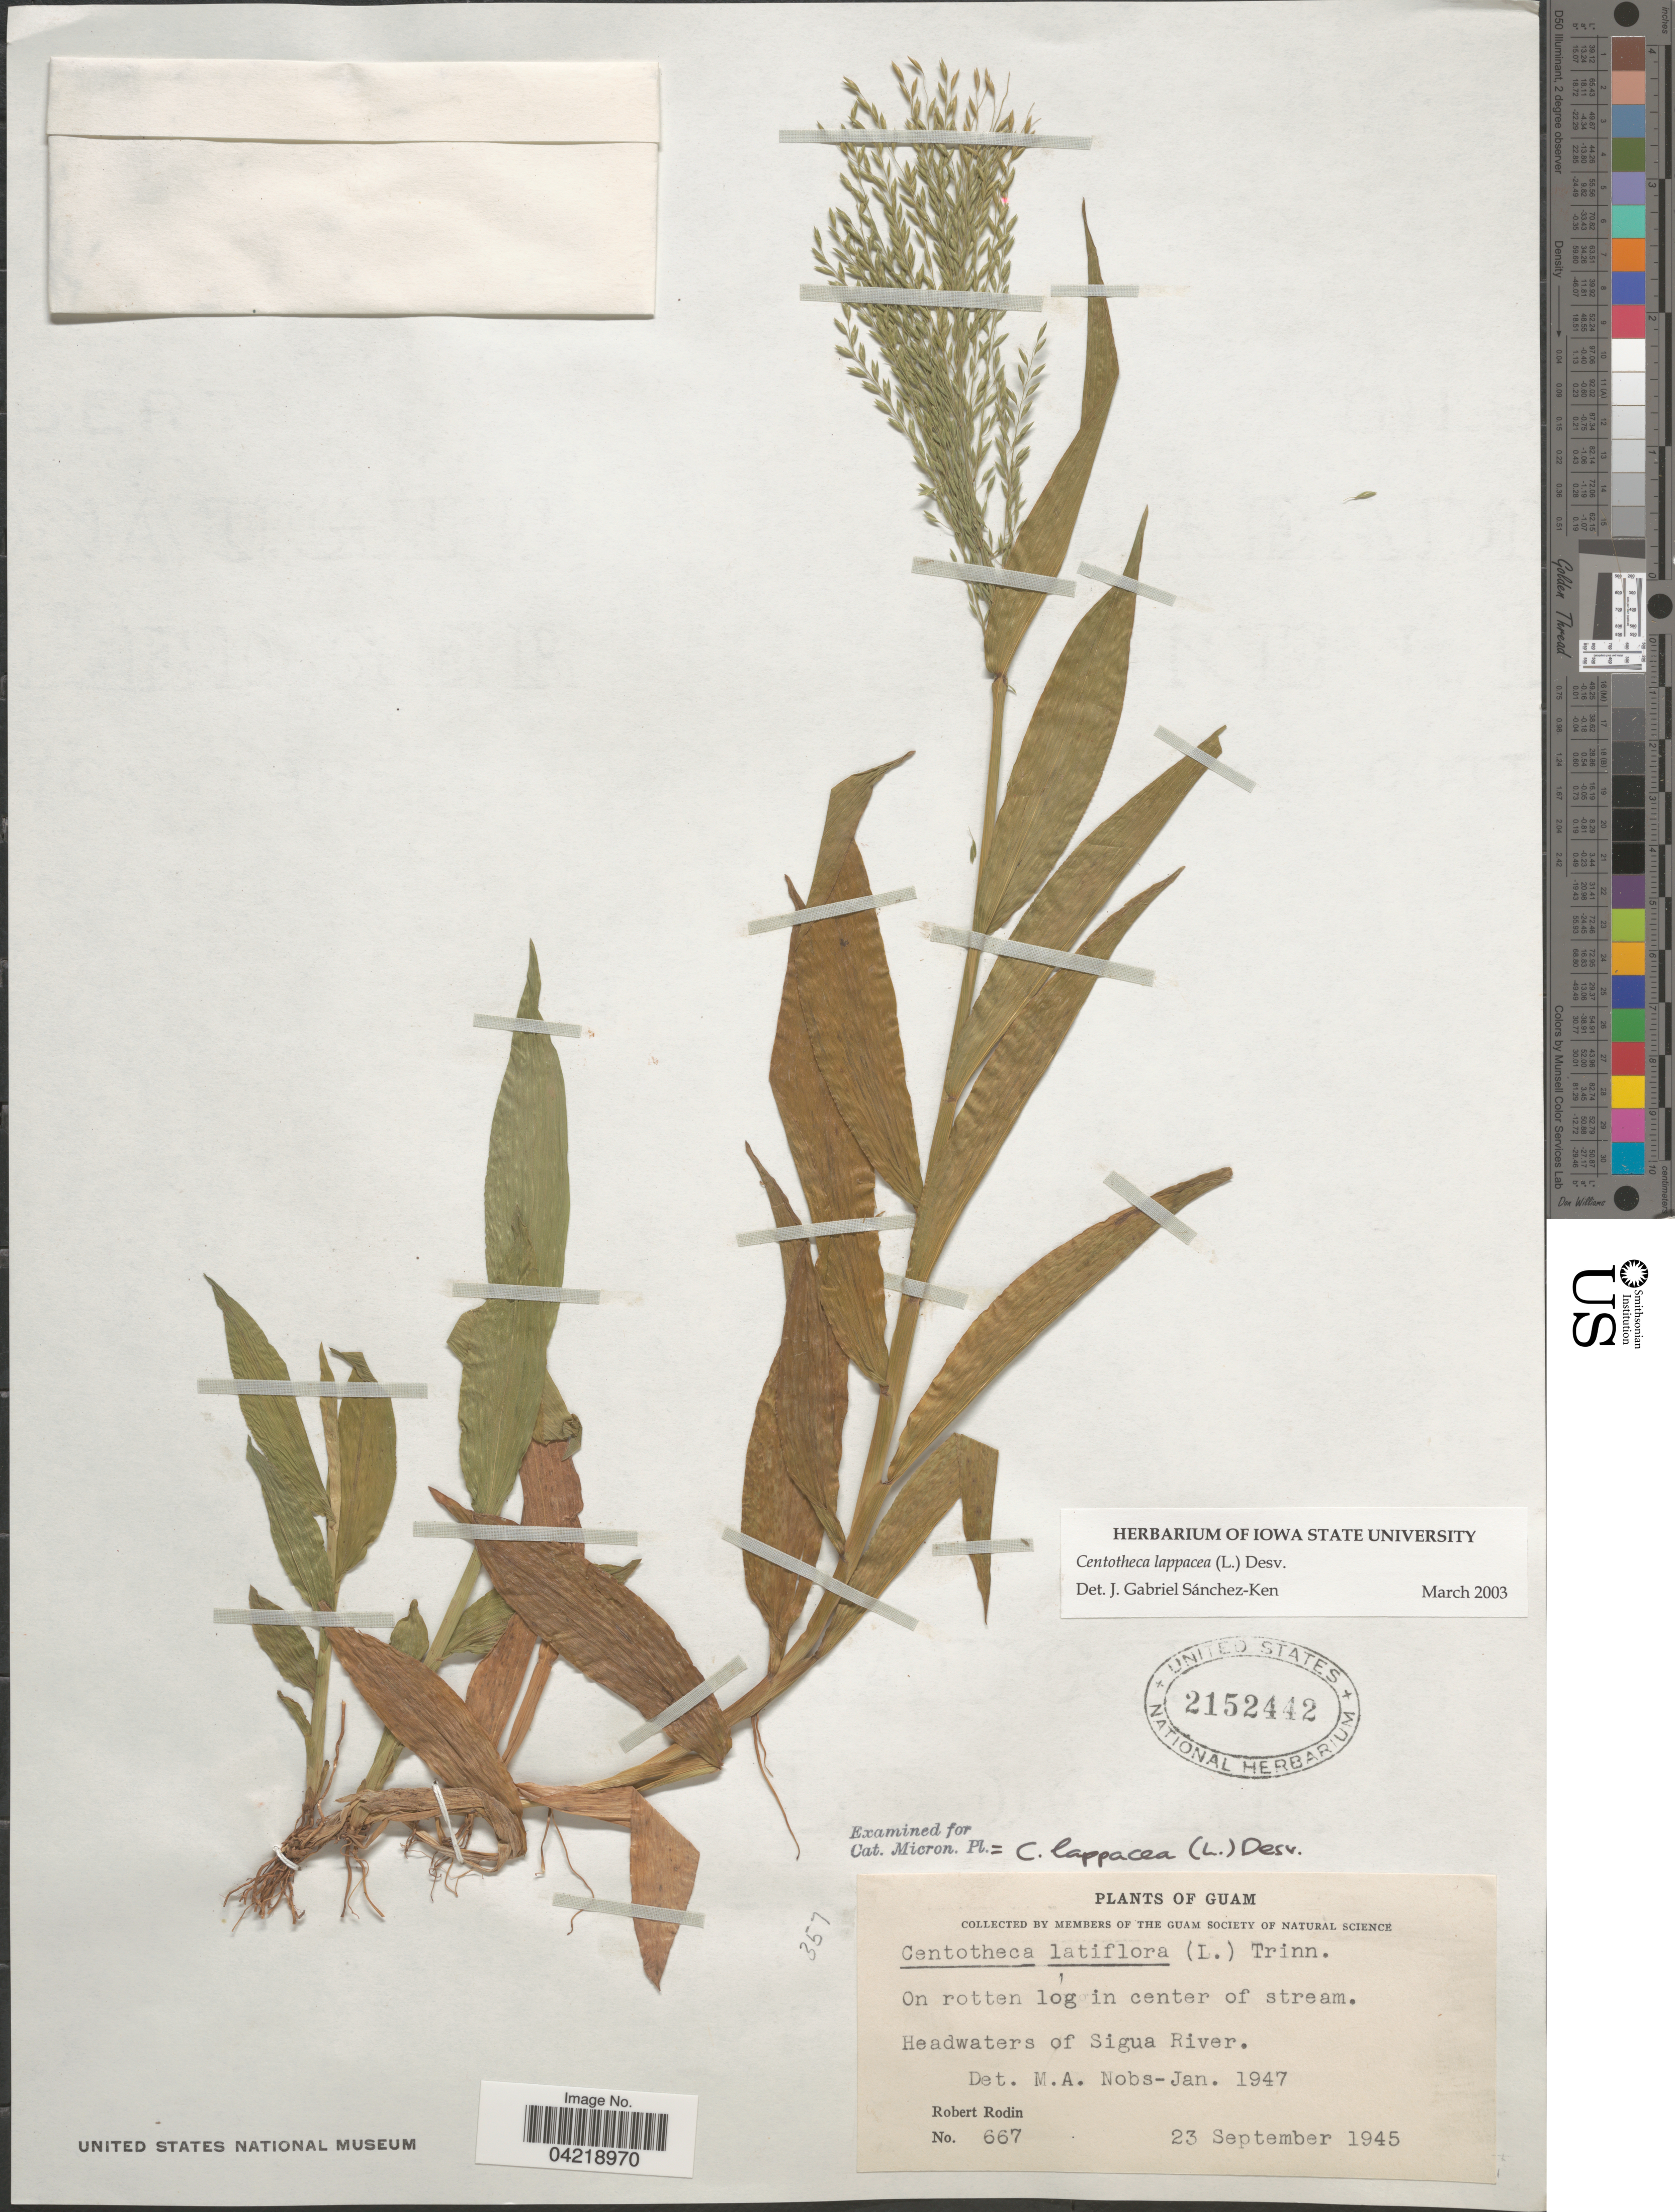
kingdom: Plantae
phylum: Tracheophyta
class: Liliopsida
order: Poales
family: Poaceae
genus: Centotheca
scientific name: Centotheca lappacea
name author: (L.) Desv.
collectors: R. Rodin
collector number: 667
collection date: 1945-09-23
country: Guam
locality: On rotten log in center of stream. Headwaters of Sigua River.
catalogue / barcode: US 2152442